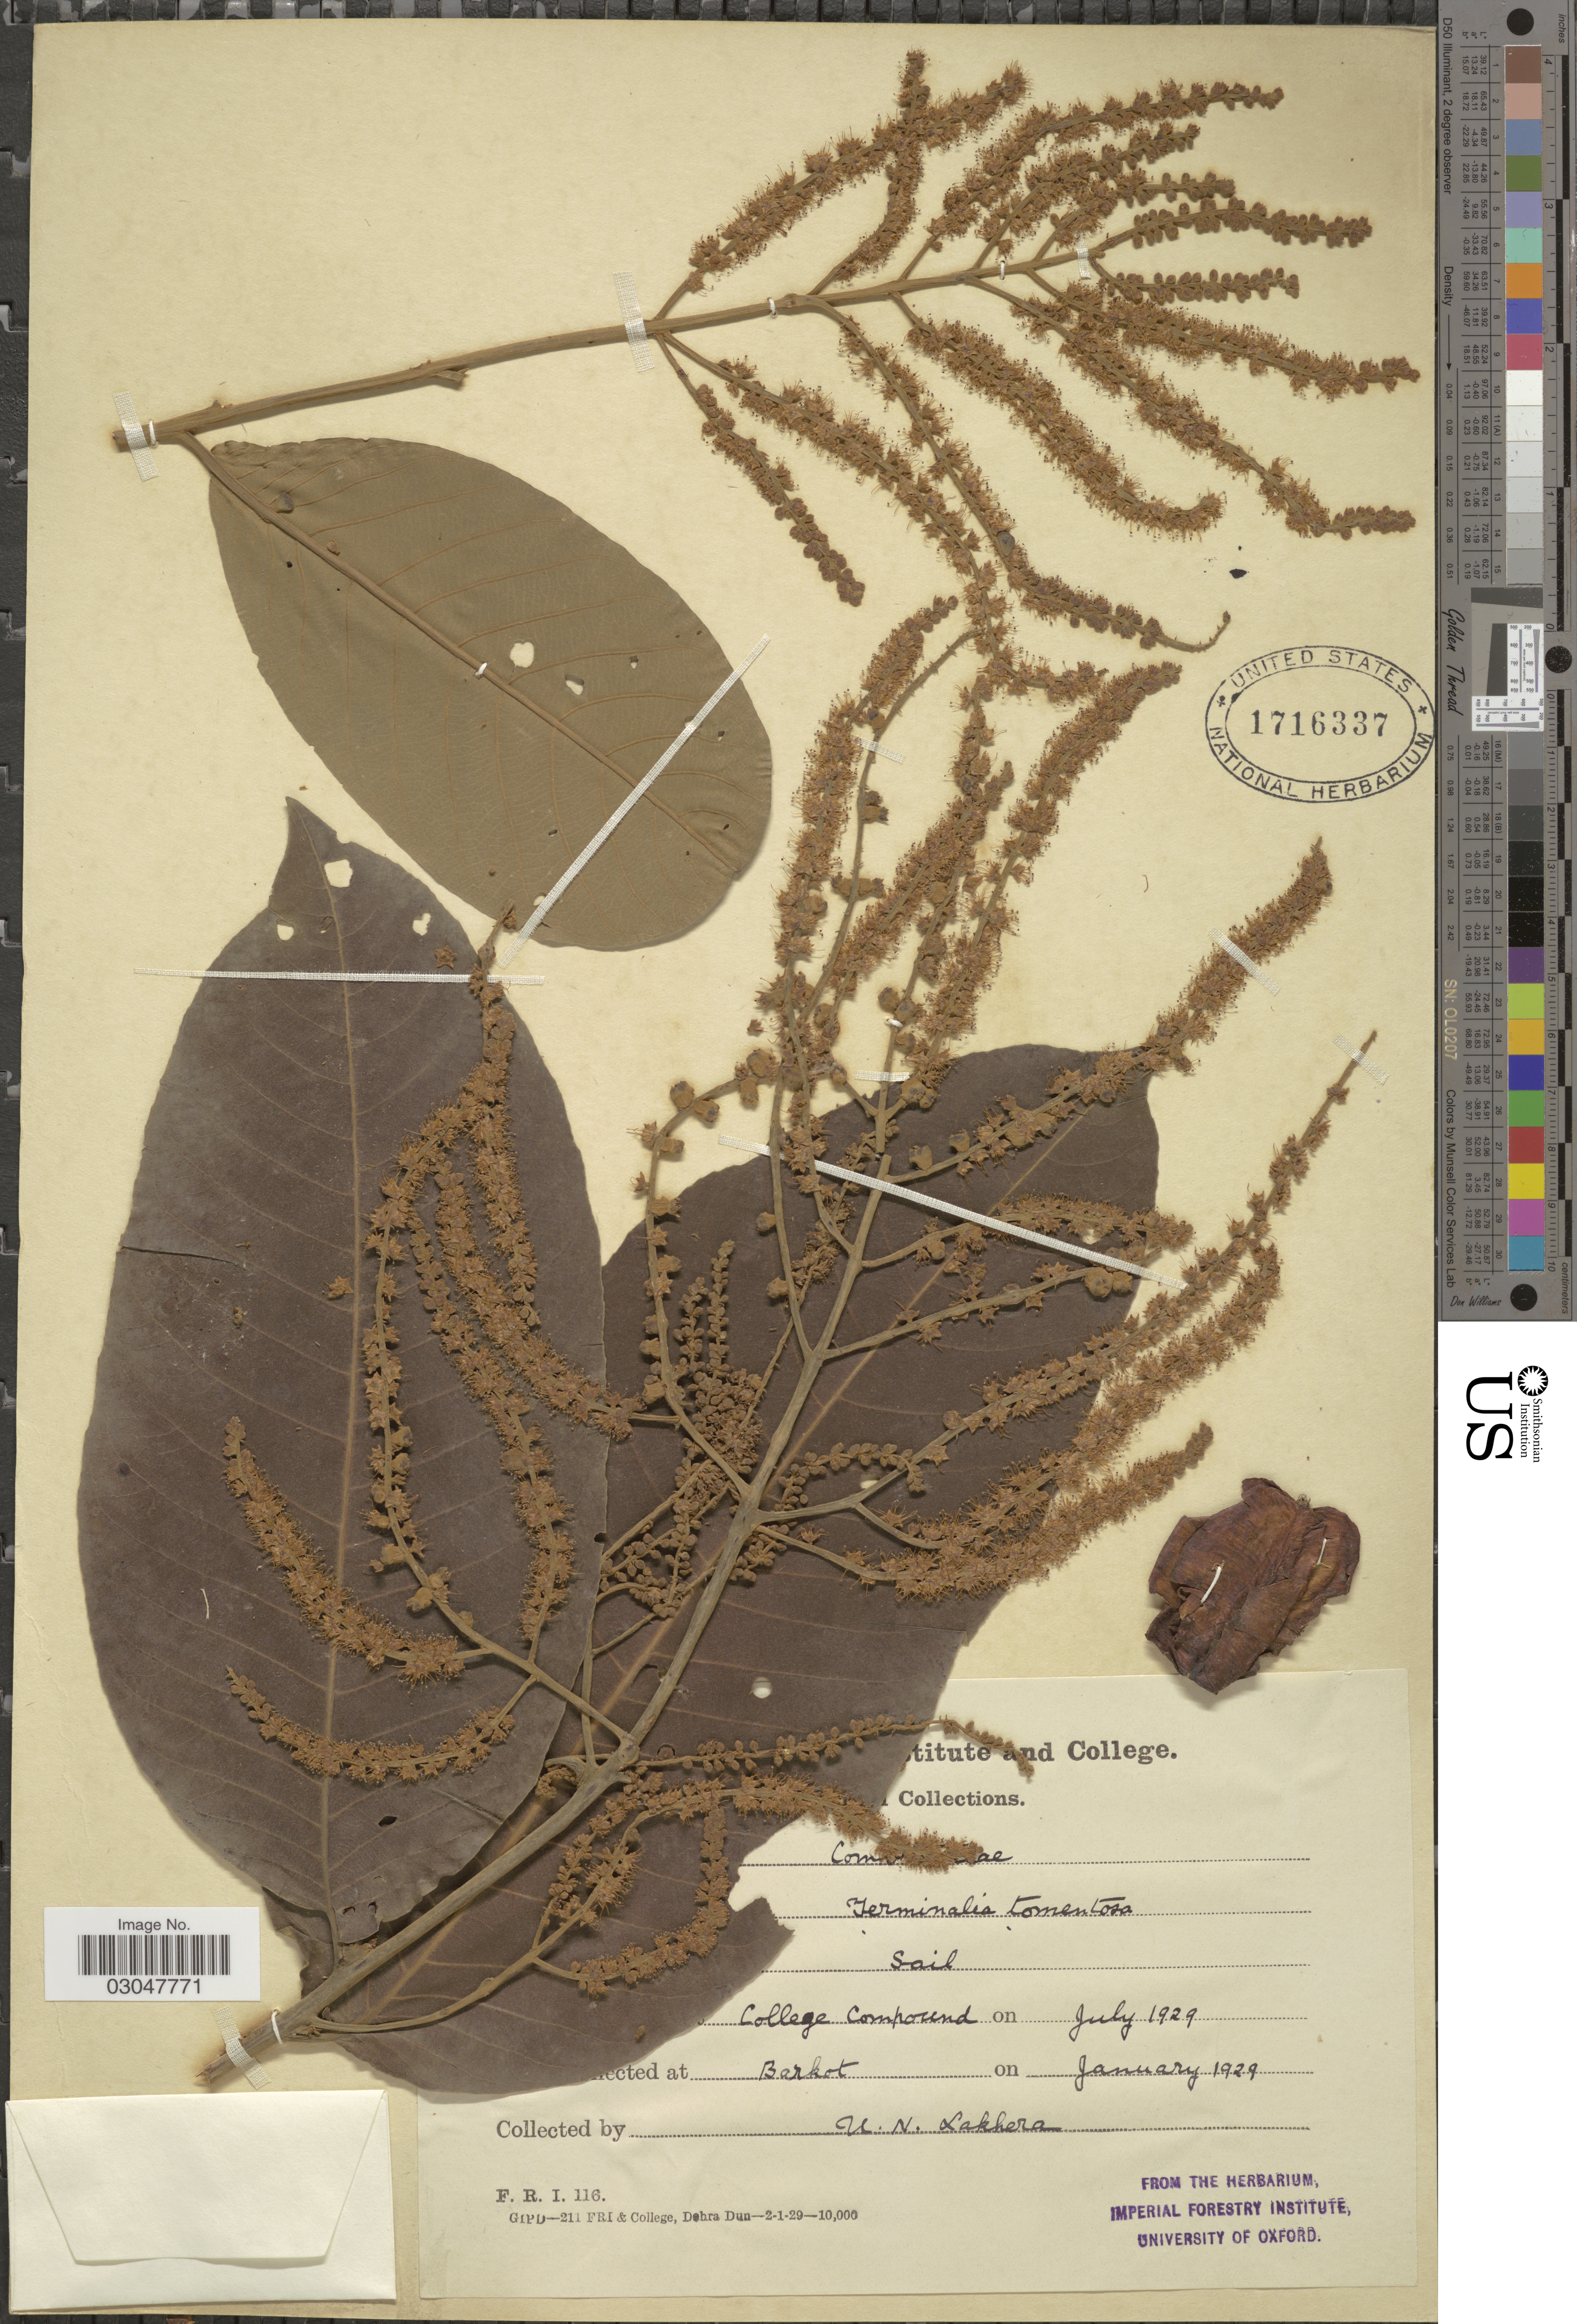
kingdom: Plantae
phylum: Tracheophyta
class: Magnoliopsida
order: Myrtales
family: Combretaceae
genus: Terminalia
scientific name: Terminalia tomentosa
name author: Wight & Arn.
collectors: U. Lakhera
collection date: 1929-01/1929-07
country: India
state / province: Uttarakhand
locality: College Compound. Barkot.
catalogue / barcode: US 1716337